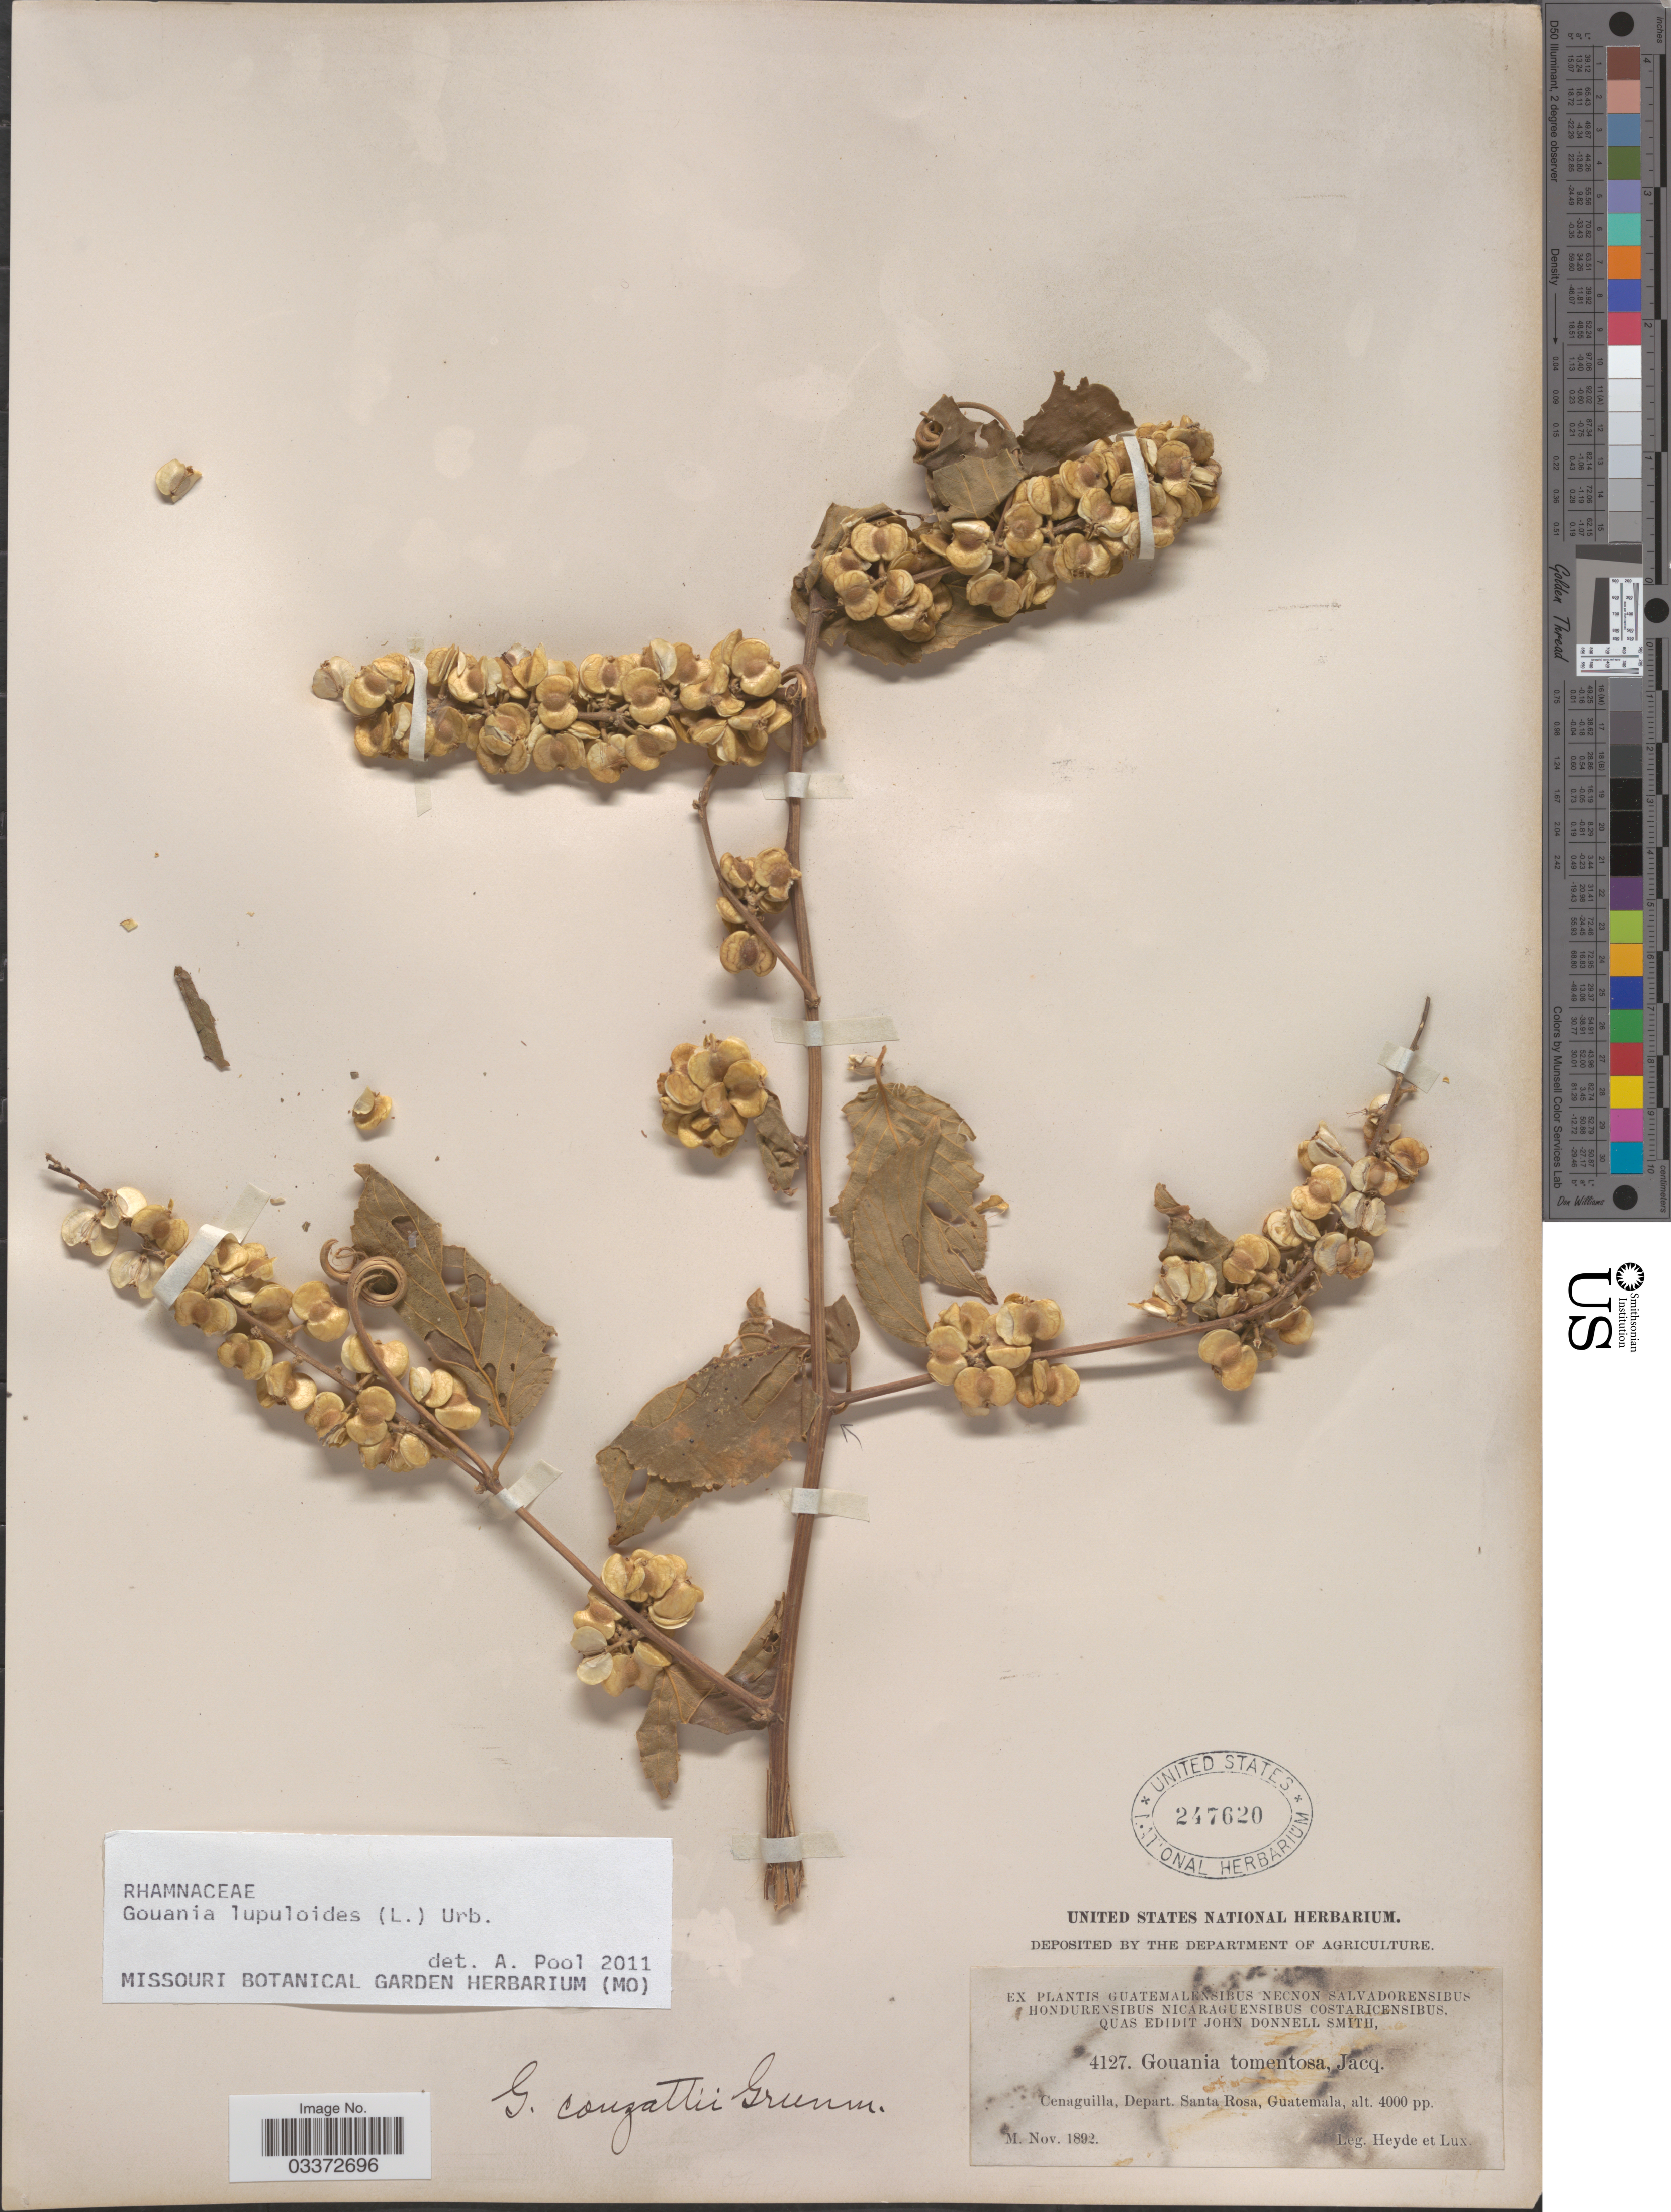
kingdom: Plantae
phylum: Tracheophyta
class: Magnoliopsida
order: Rosales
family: Rhamnaceae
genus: Gouania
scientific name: Gouania lupuloides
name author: (L.) Urb.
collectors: Heyde & Lux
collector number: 4127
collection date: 1892-11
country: Guatemala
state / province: Santa Rosa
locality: Cenaguilla, Depart. Santa Rosa.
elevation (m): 1219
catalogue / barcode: US 247620